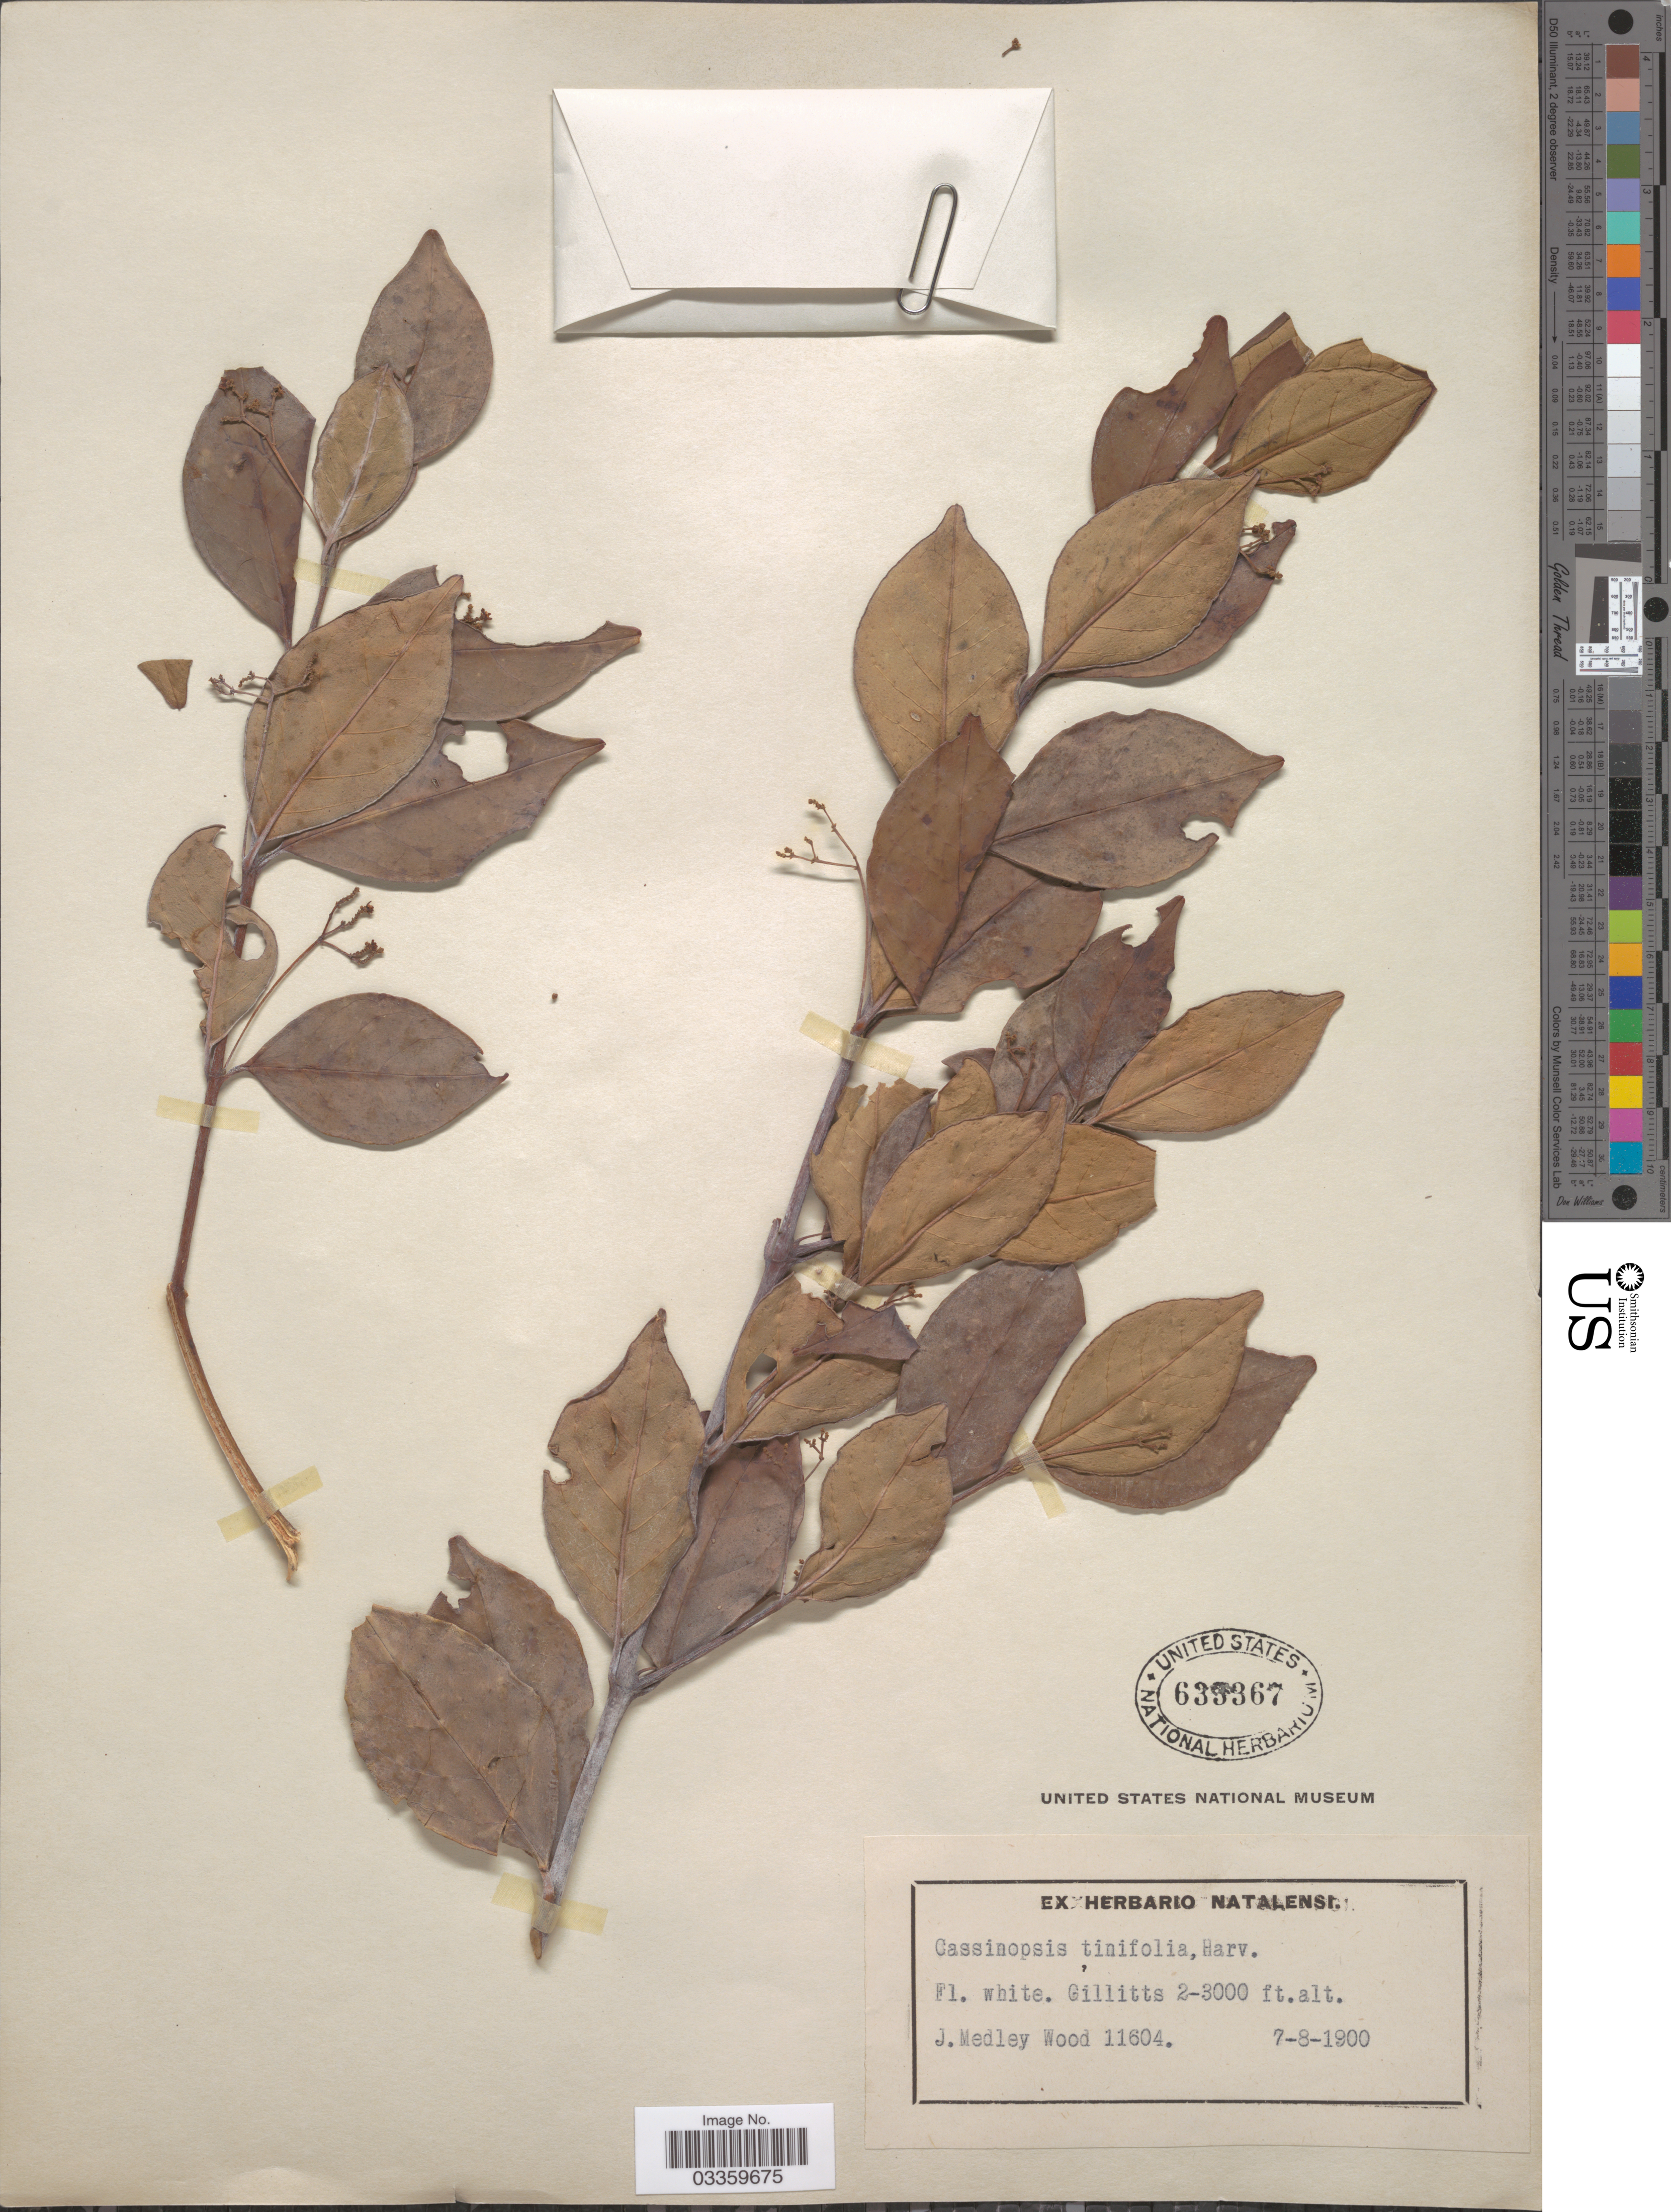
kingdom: Plantae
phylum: Tracheophyta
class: Magnoliopsida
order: Icacinales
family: Icacinaceae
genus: Cassinopsis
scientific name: Cassinopsis tinifolia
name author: Harv.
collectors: J. M. Wood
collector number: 11604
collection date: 1900-08-07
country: South Africa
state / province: KwaZulu-Natal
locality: Gillitts.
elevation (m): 610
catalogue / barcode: US 633367